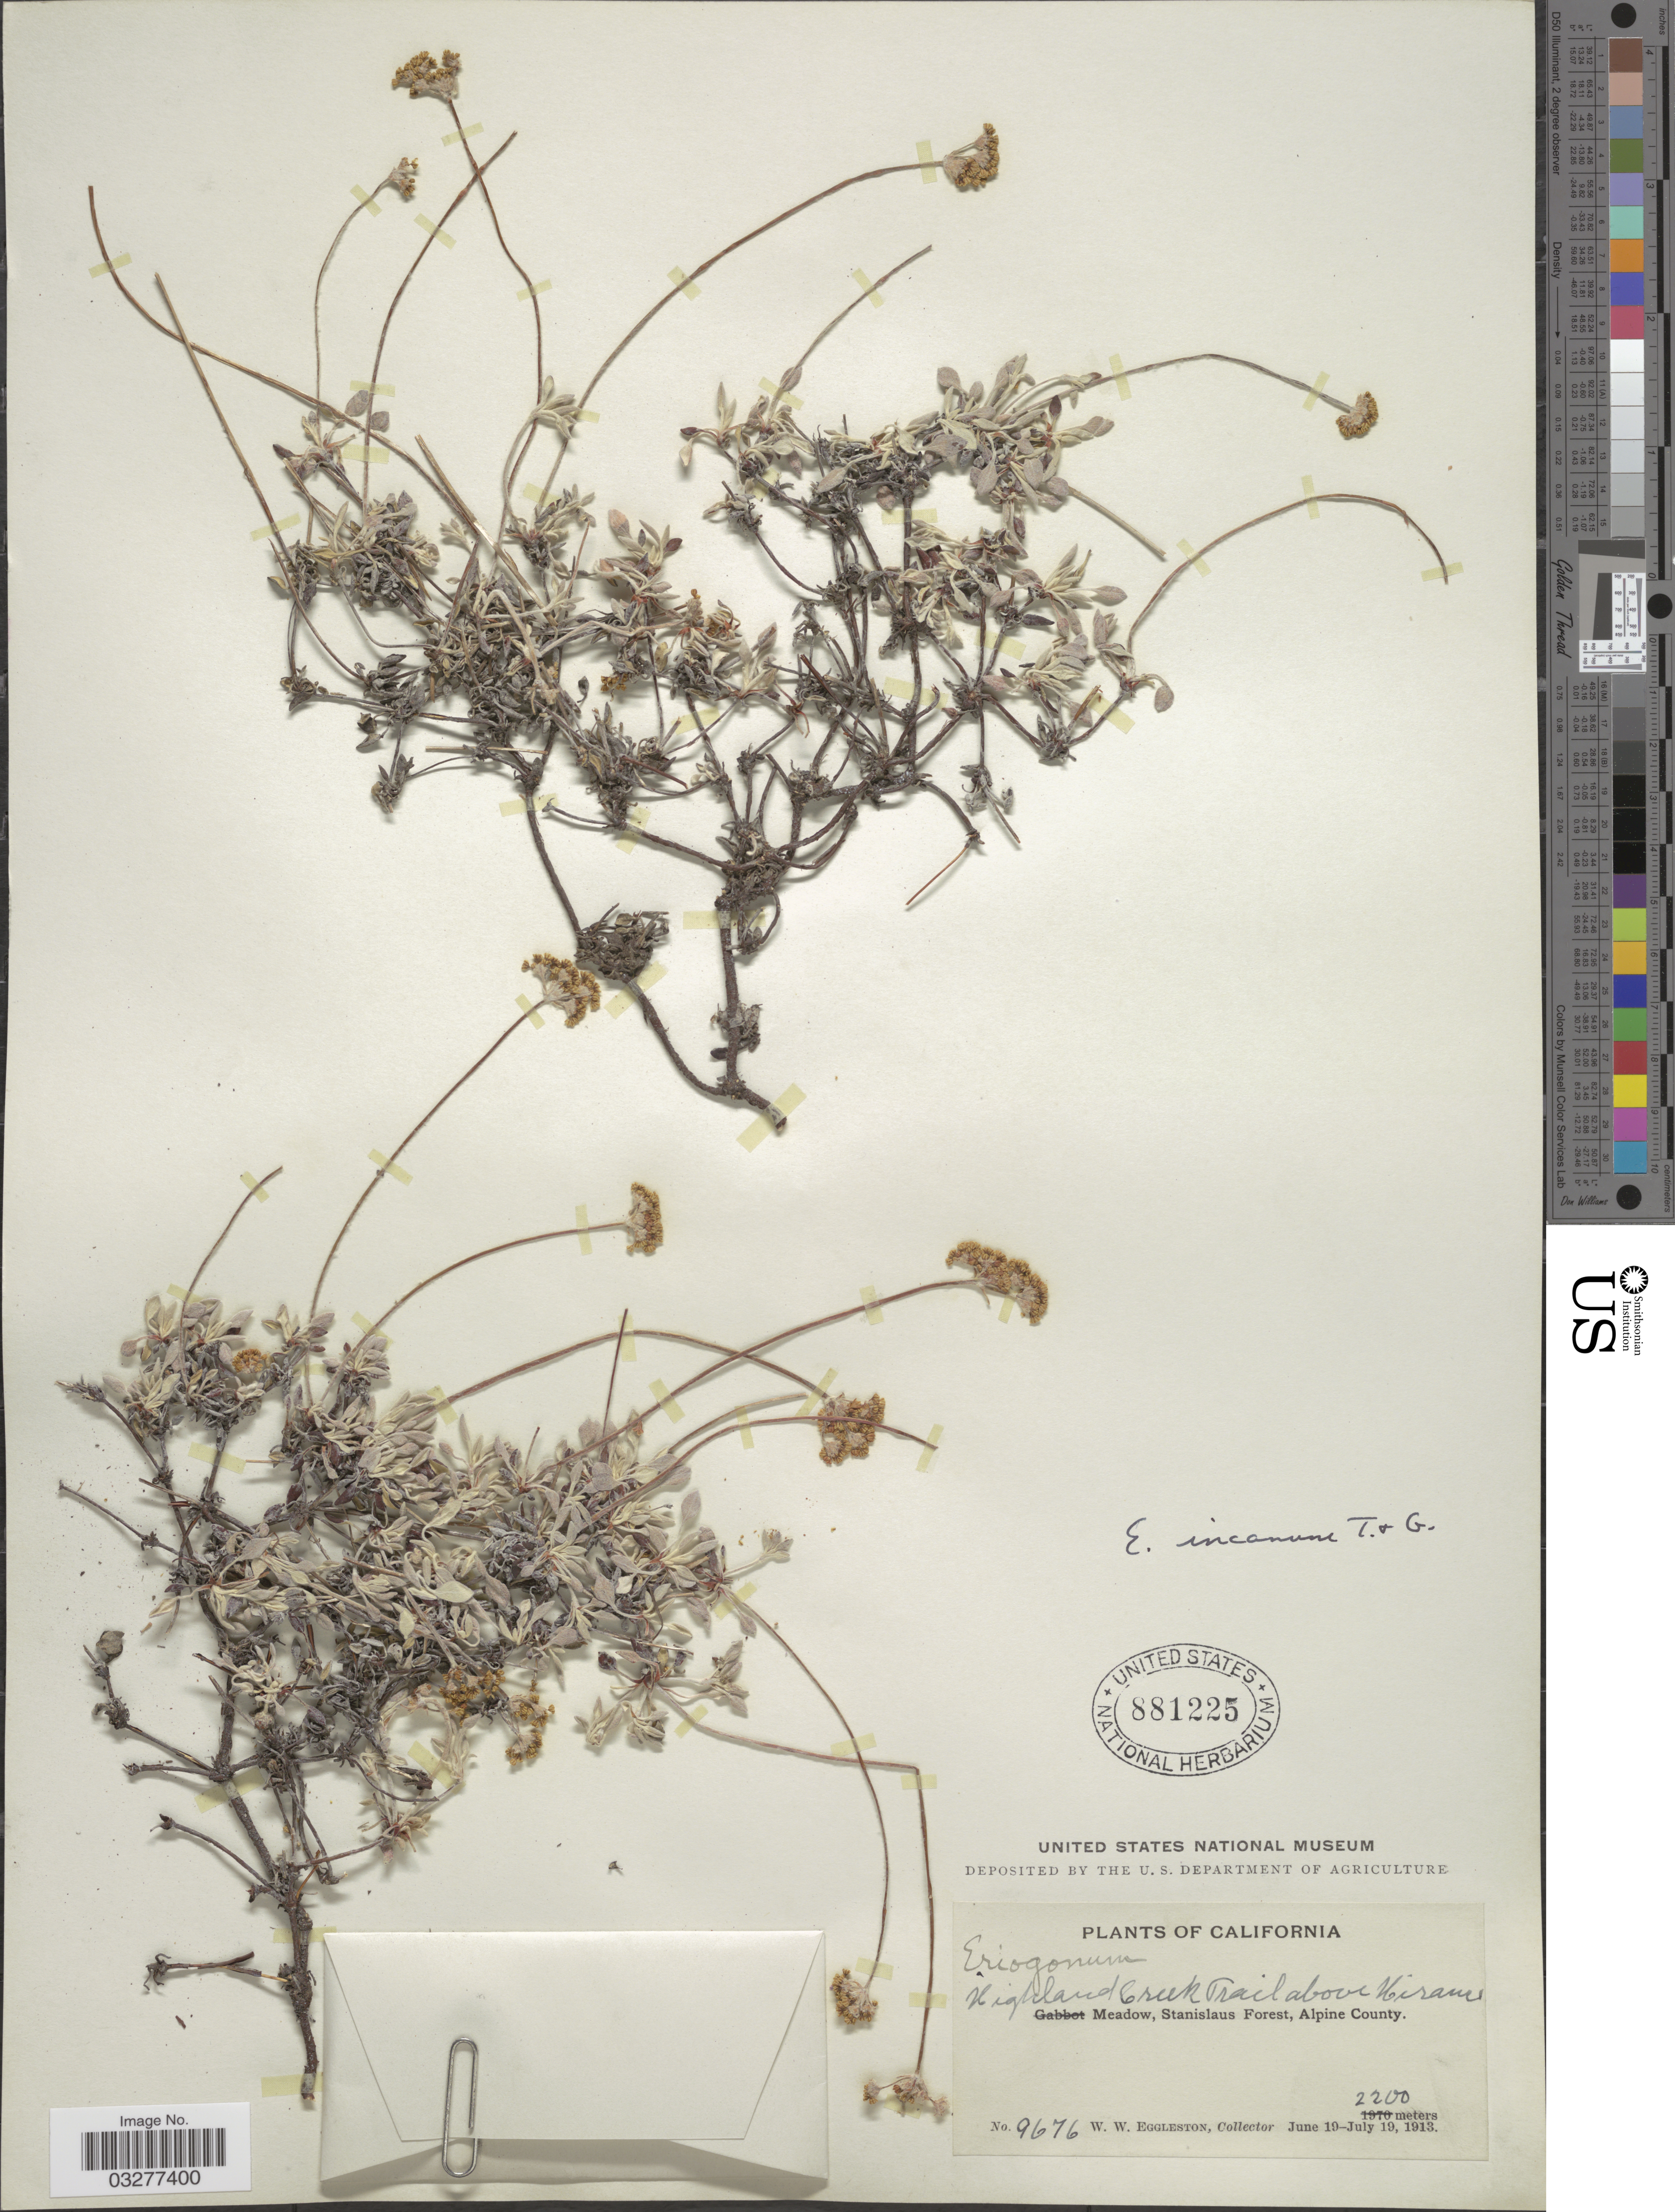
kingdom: Plantae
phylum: Tracheophyta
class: Magnoliopsida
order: Caryophyllales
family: Polygonaceae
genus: Eriogonum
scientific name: Eriogonum incanum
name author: Torr. & A. Gray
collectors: W. W. Eggleston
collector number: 9676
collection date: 1913-06-19/1913-07-19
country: United States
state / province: California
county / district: Alpine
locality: Highland Creek Trail above Hiram Meadow, Stanislaus Forest, Alpine County.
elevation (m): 2200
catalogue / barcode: US 881225